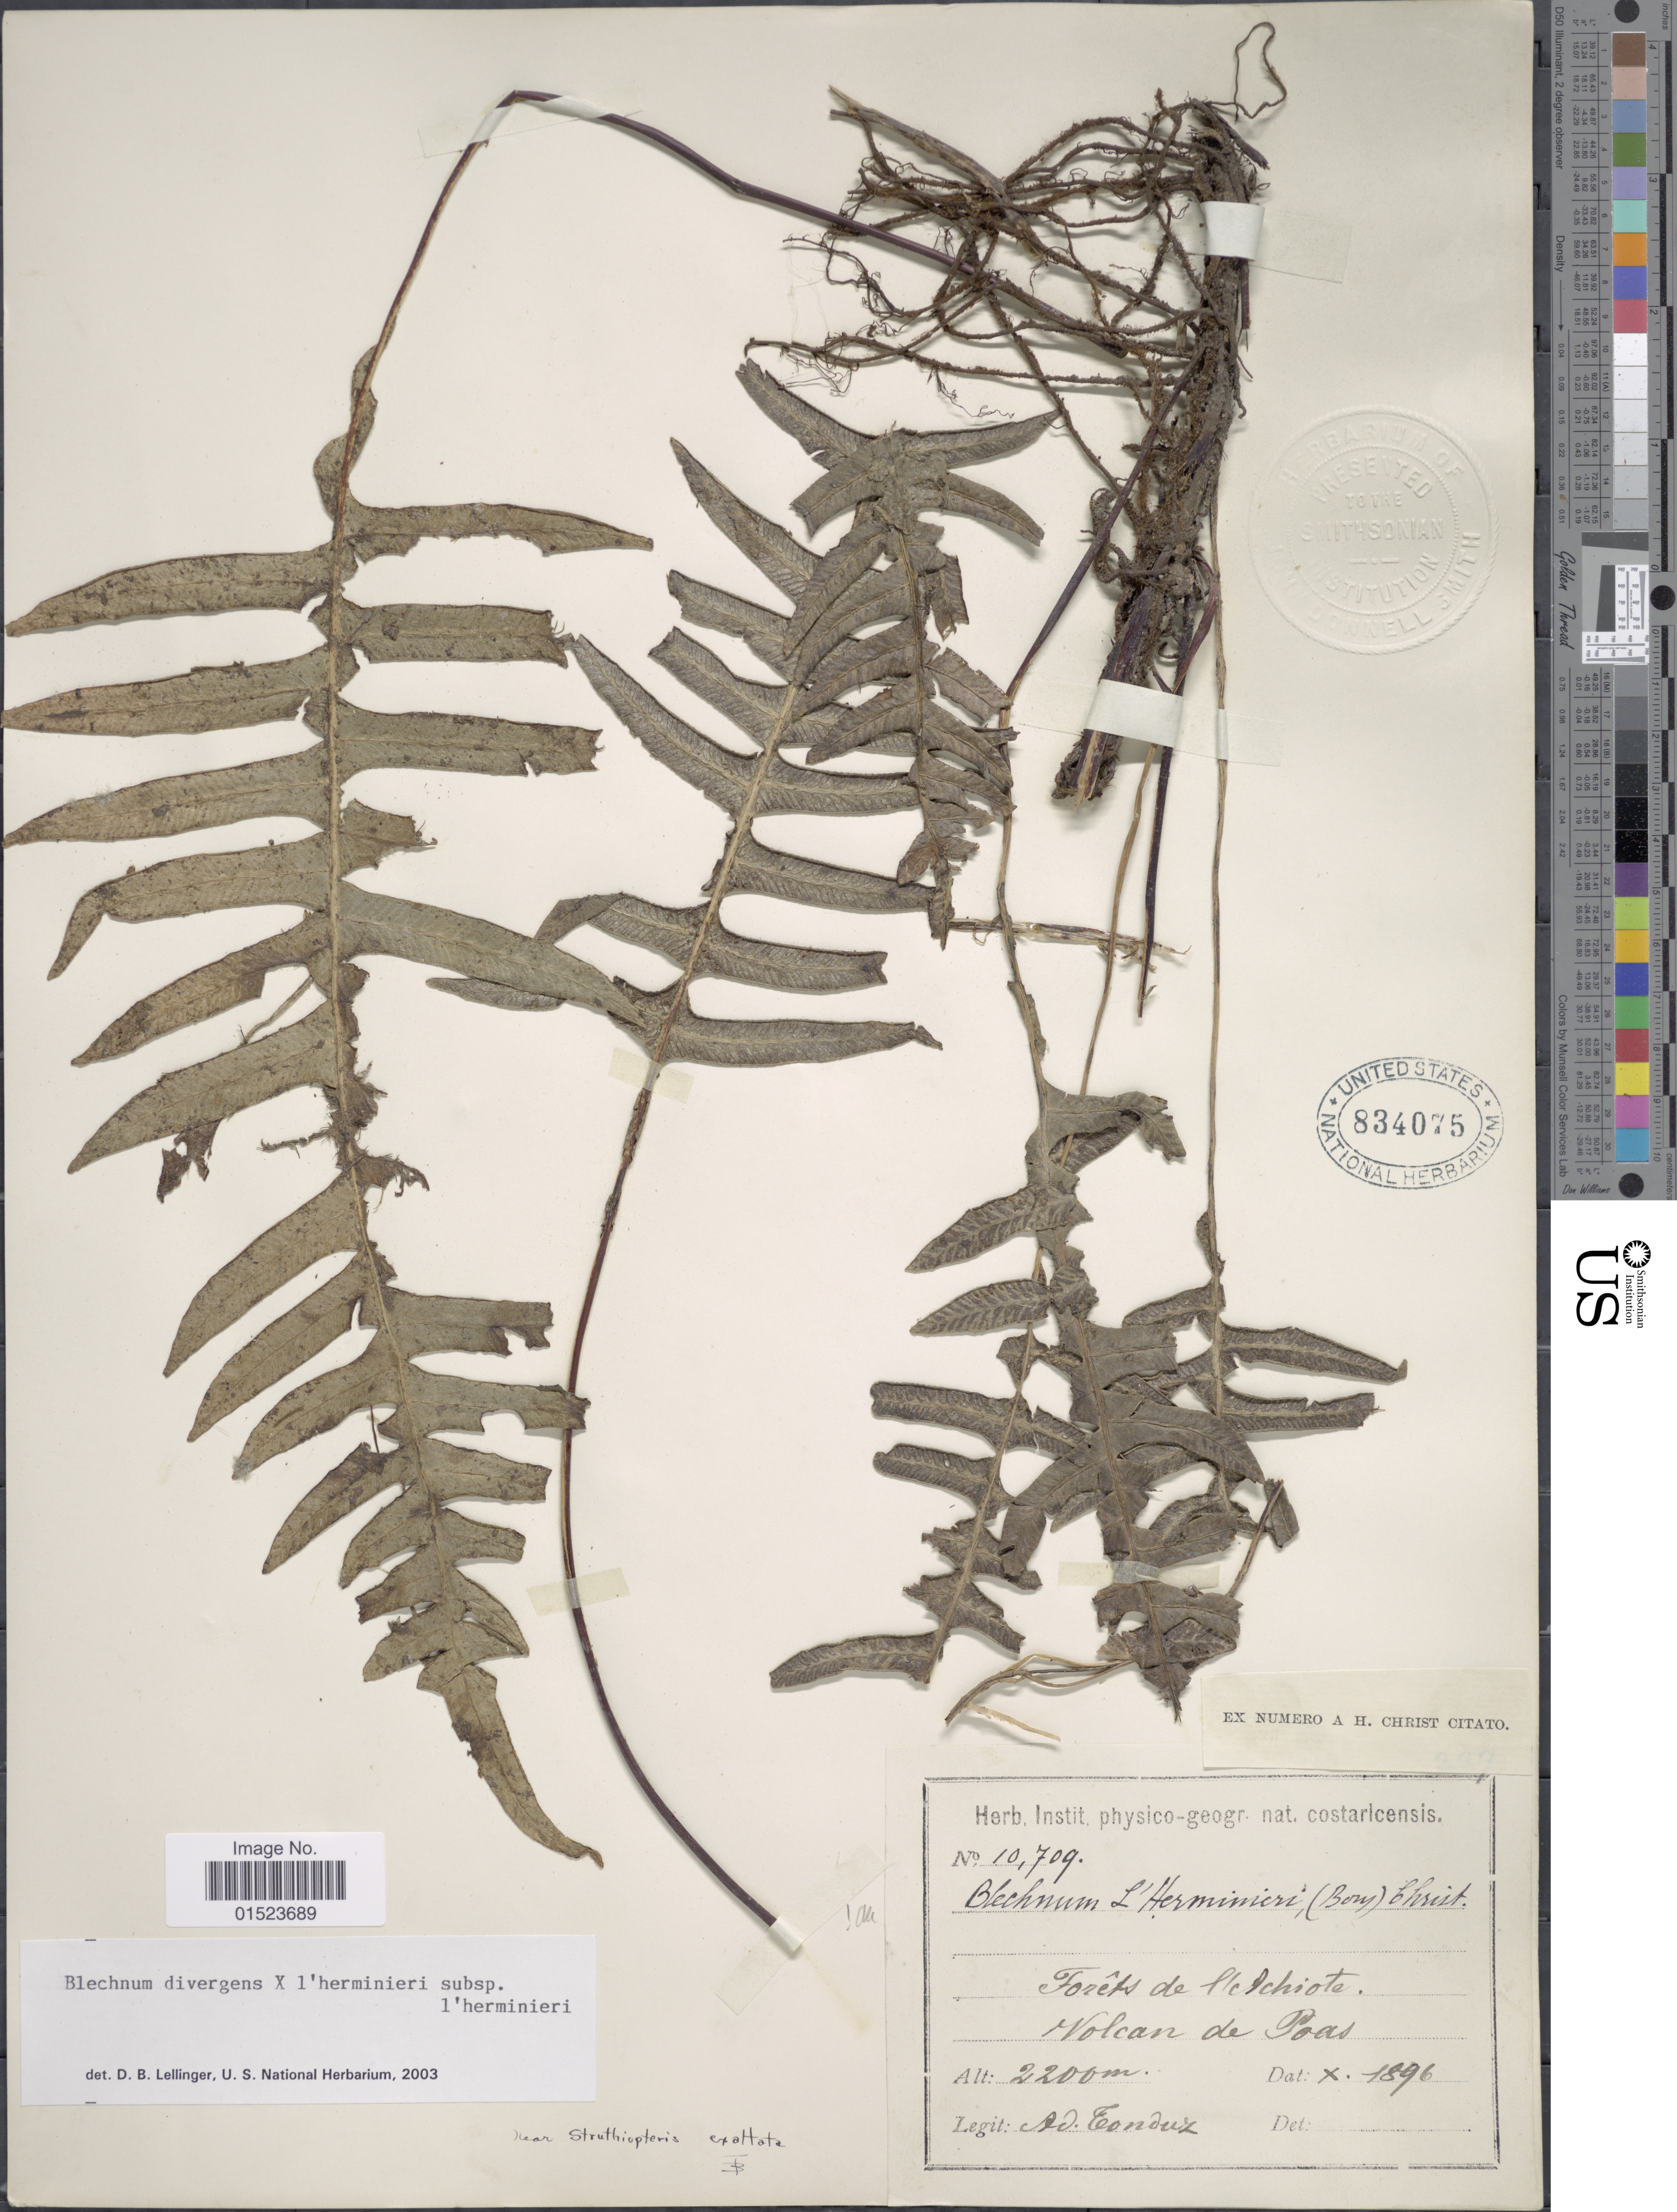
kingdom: Plantae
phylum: Tracheophyta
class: Polypodiopsida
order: Polypodiales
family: Blechnaceae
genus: Blechnum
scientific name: Blechnum divergens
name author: (Kunze) Mett.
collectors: A. Tonduz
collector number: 10709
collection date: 1896-10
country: Costa Rica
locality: Forêts de l' Achiote, Volcan de Poas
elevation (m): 2200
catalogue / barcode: US 834075